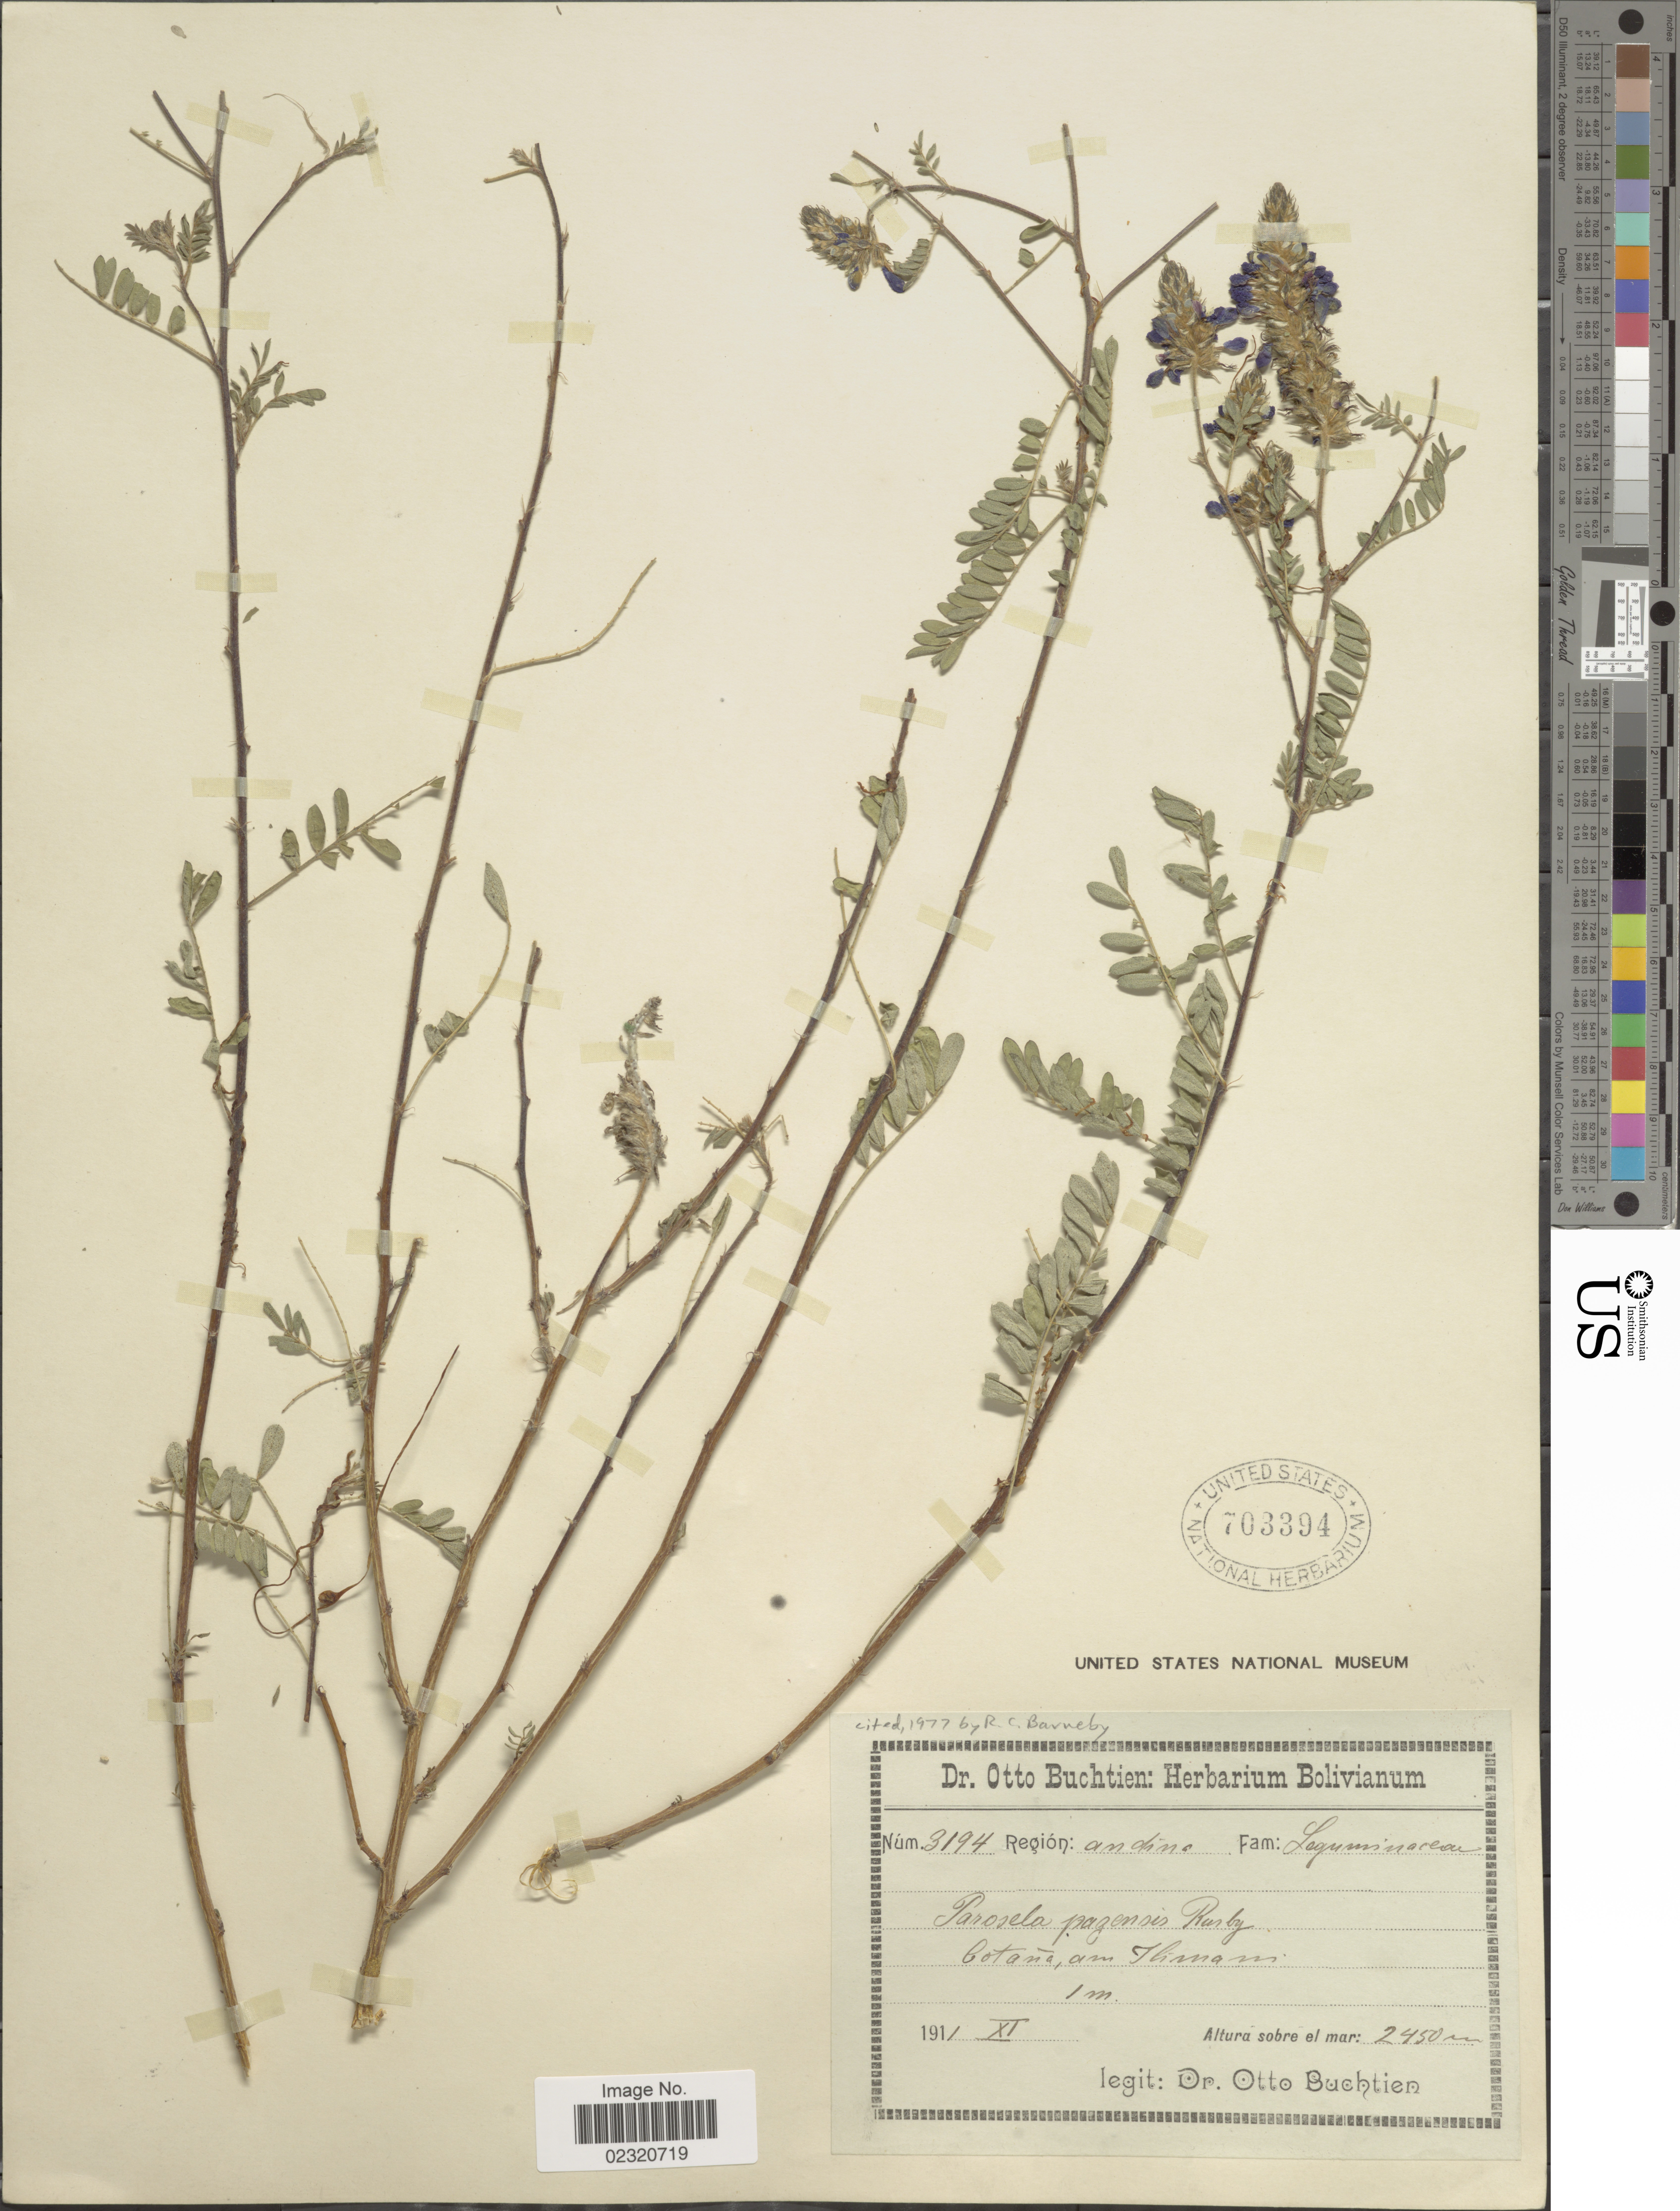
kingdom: Plantae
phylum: Tracheophyta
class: Magnoliopsida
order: Fabales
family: Fabaceae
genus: Dalea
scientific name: Dalea pazensis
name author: Rusby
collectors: O. Buchtien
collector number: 3194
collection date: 1911-11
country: Bolivia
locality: Region: Andina, Cotaña, am Illimani.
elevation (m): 2450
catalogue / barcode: US 703394